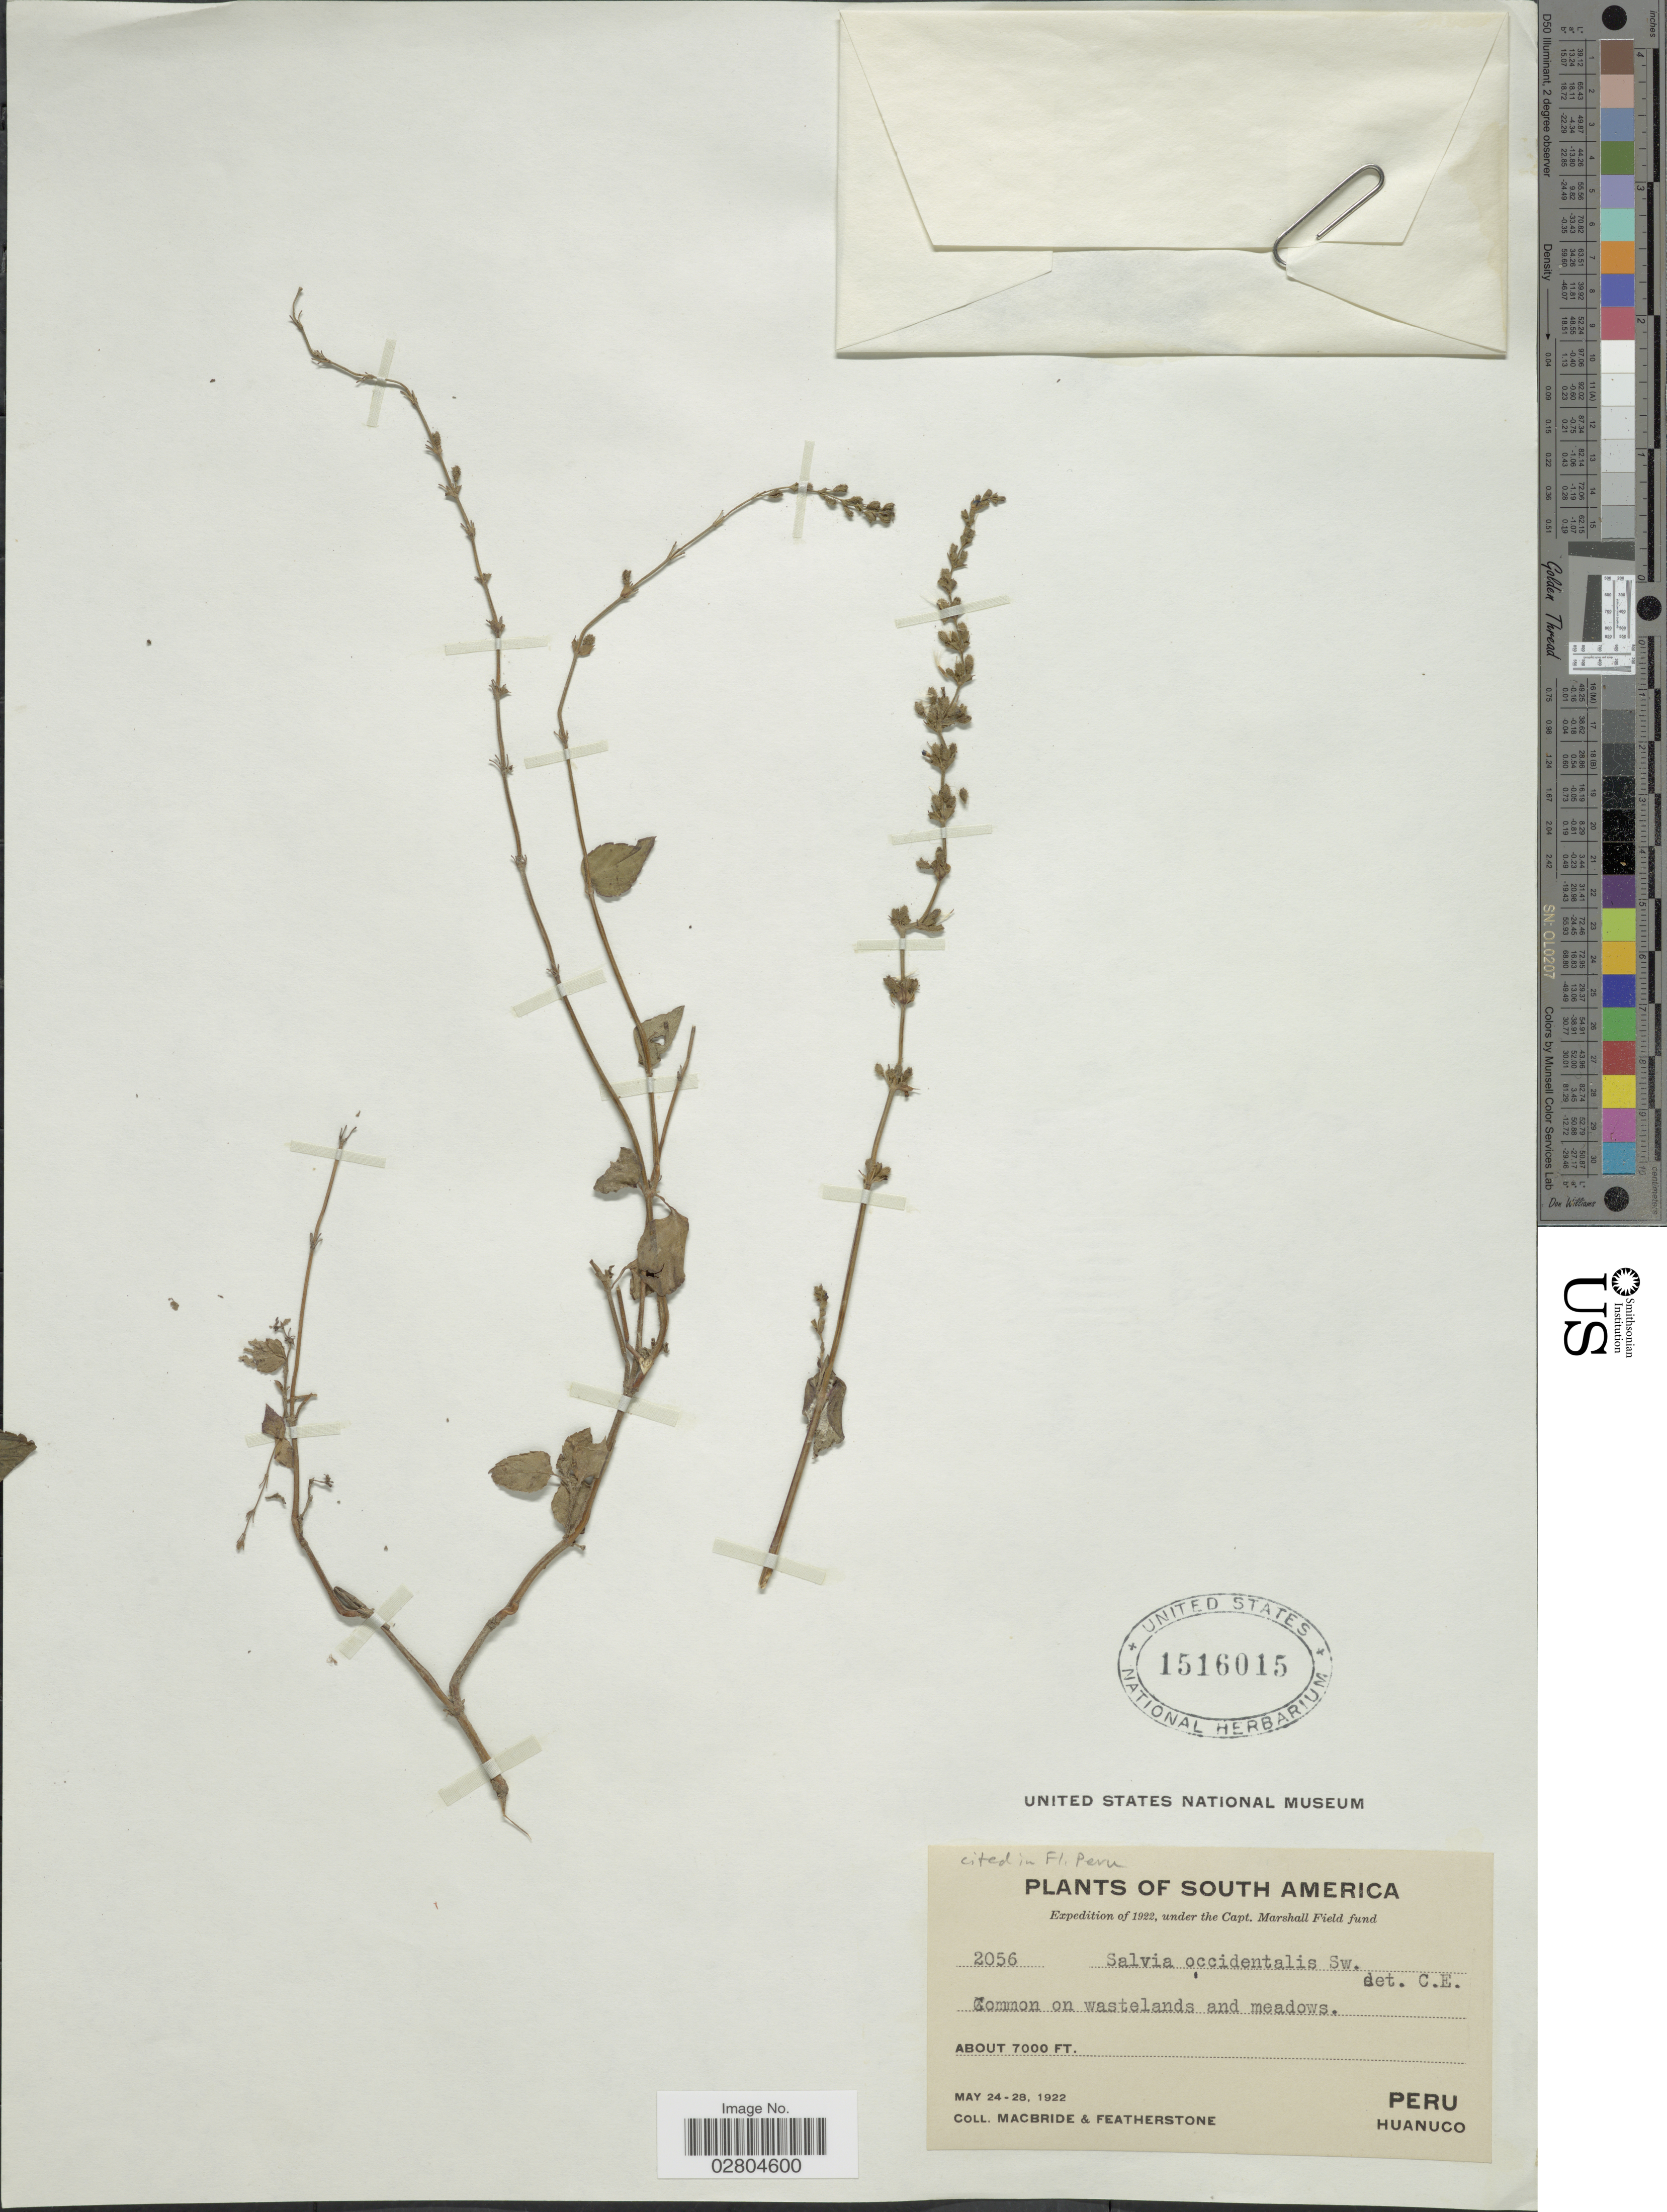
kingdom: Plantae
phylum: Tracheophyta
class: Magnoliopsida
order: Lamiales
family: Lamiaceae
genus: Salvia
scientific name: Salvia occidentalis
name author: Sw.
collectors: Macbride, -- & -. Featherstone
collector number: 2056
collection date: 1922-05-24/1922-05-28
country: Peru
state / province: Huánuco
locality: South America.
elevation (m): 2134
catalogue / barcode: US 1516015